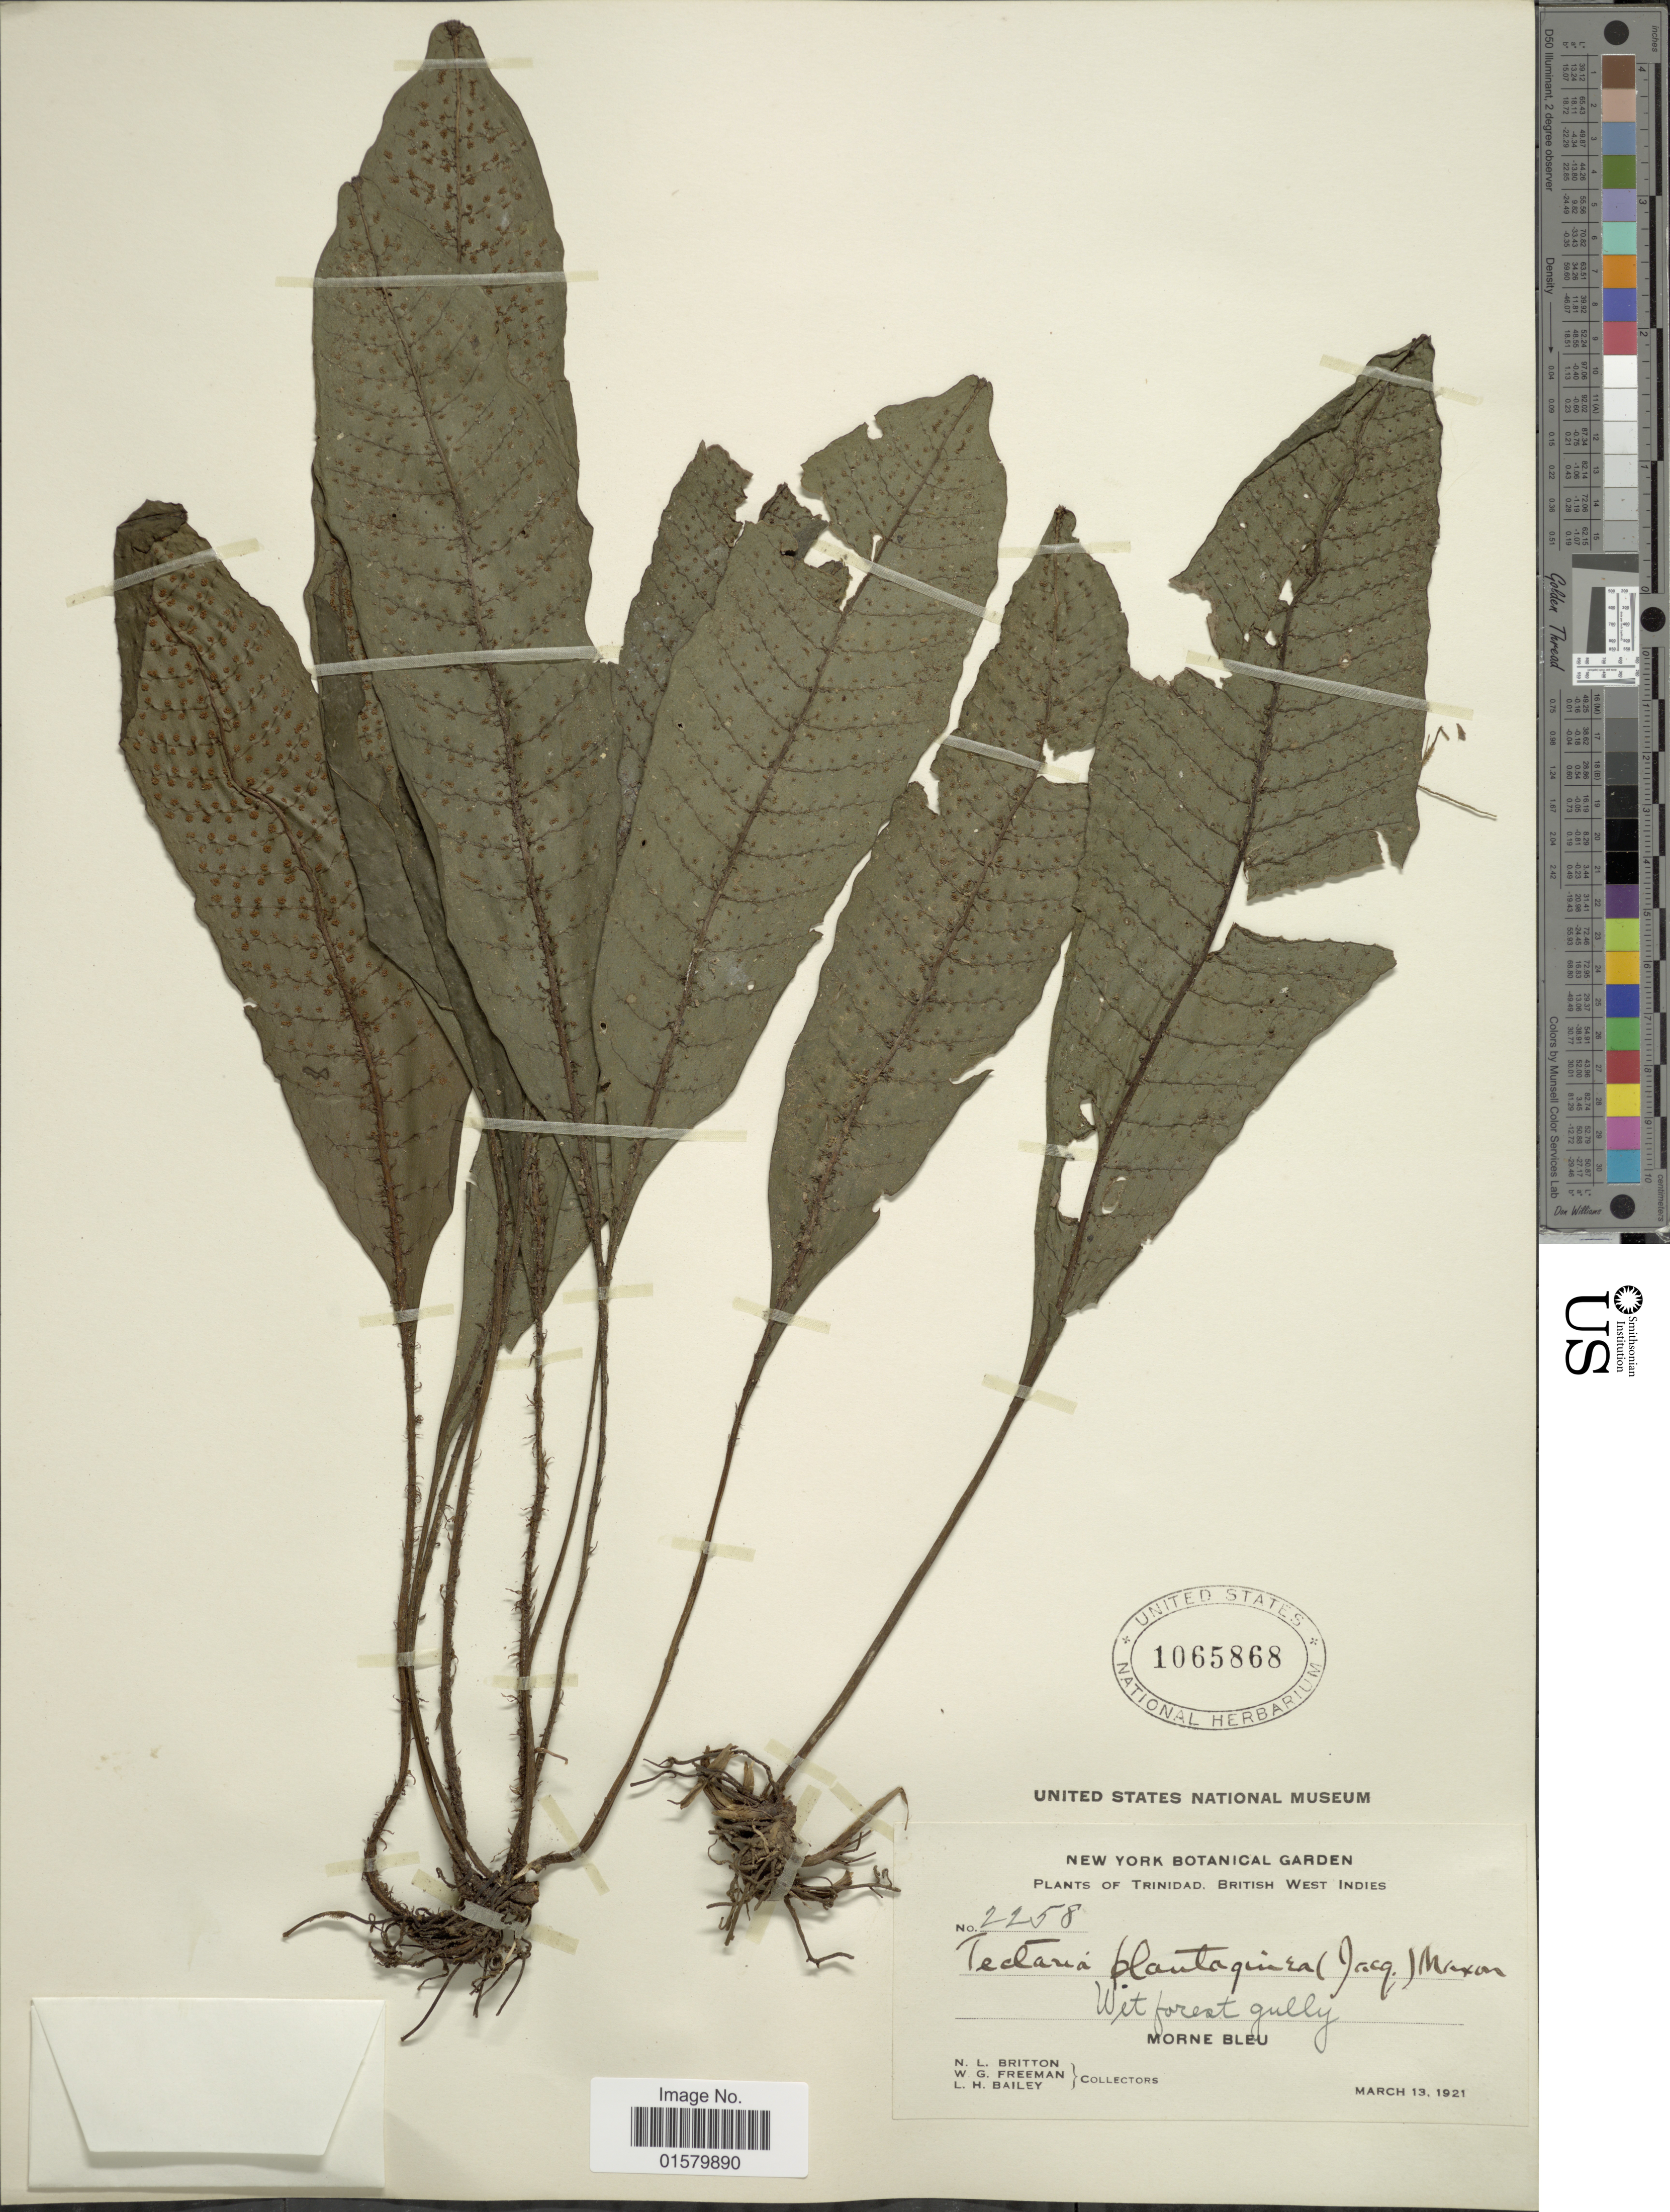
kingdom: Plantae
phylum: Tracheophyta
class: Polypodiopsida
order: Polypodiales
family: Tectariaceae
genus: Tectaria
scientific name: Tectaria plantaginea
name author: (Jacq.) Maxon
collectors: N. Britton, W. Freeman & L. H. Bailey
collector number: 2258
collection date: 1921-03-13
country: Trinidad and Tobago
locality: Trinidad, British West Indies, Morne Bleu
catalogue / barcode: US 1065868